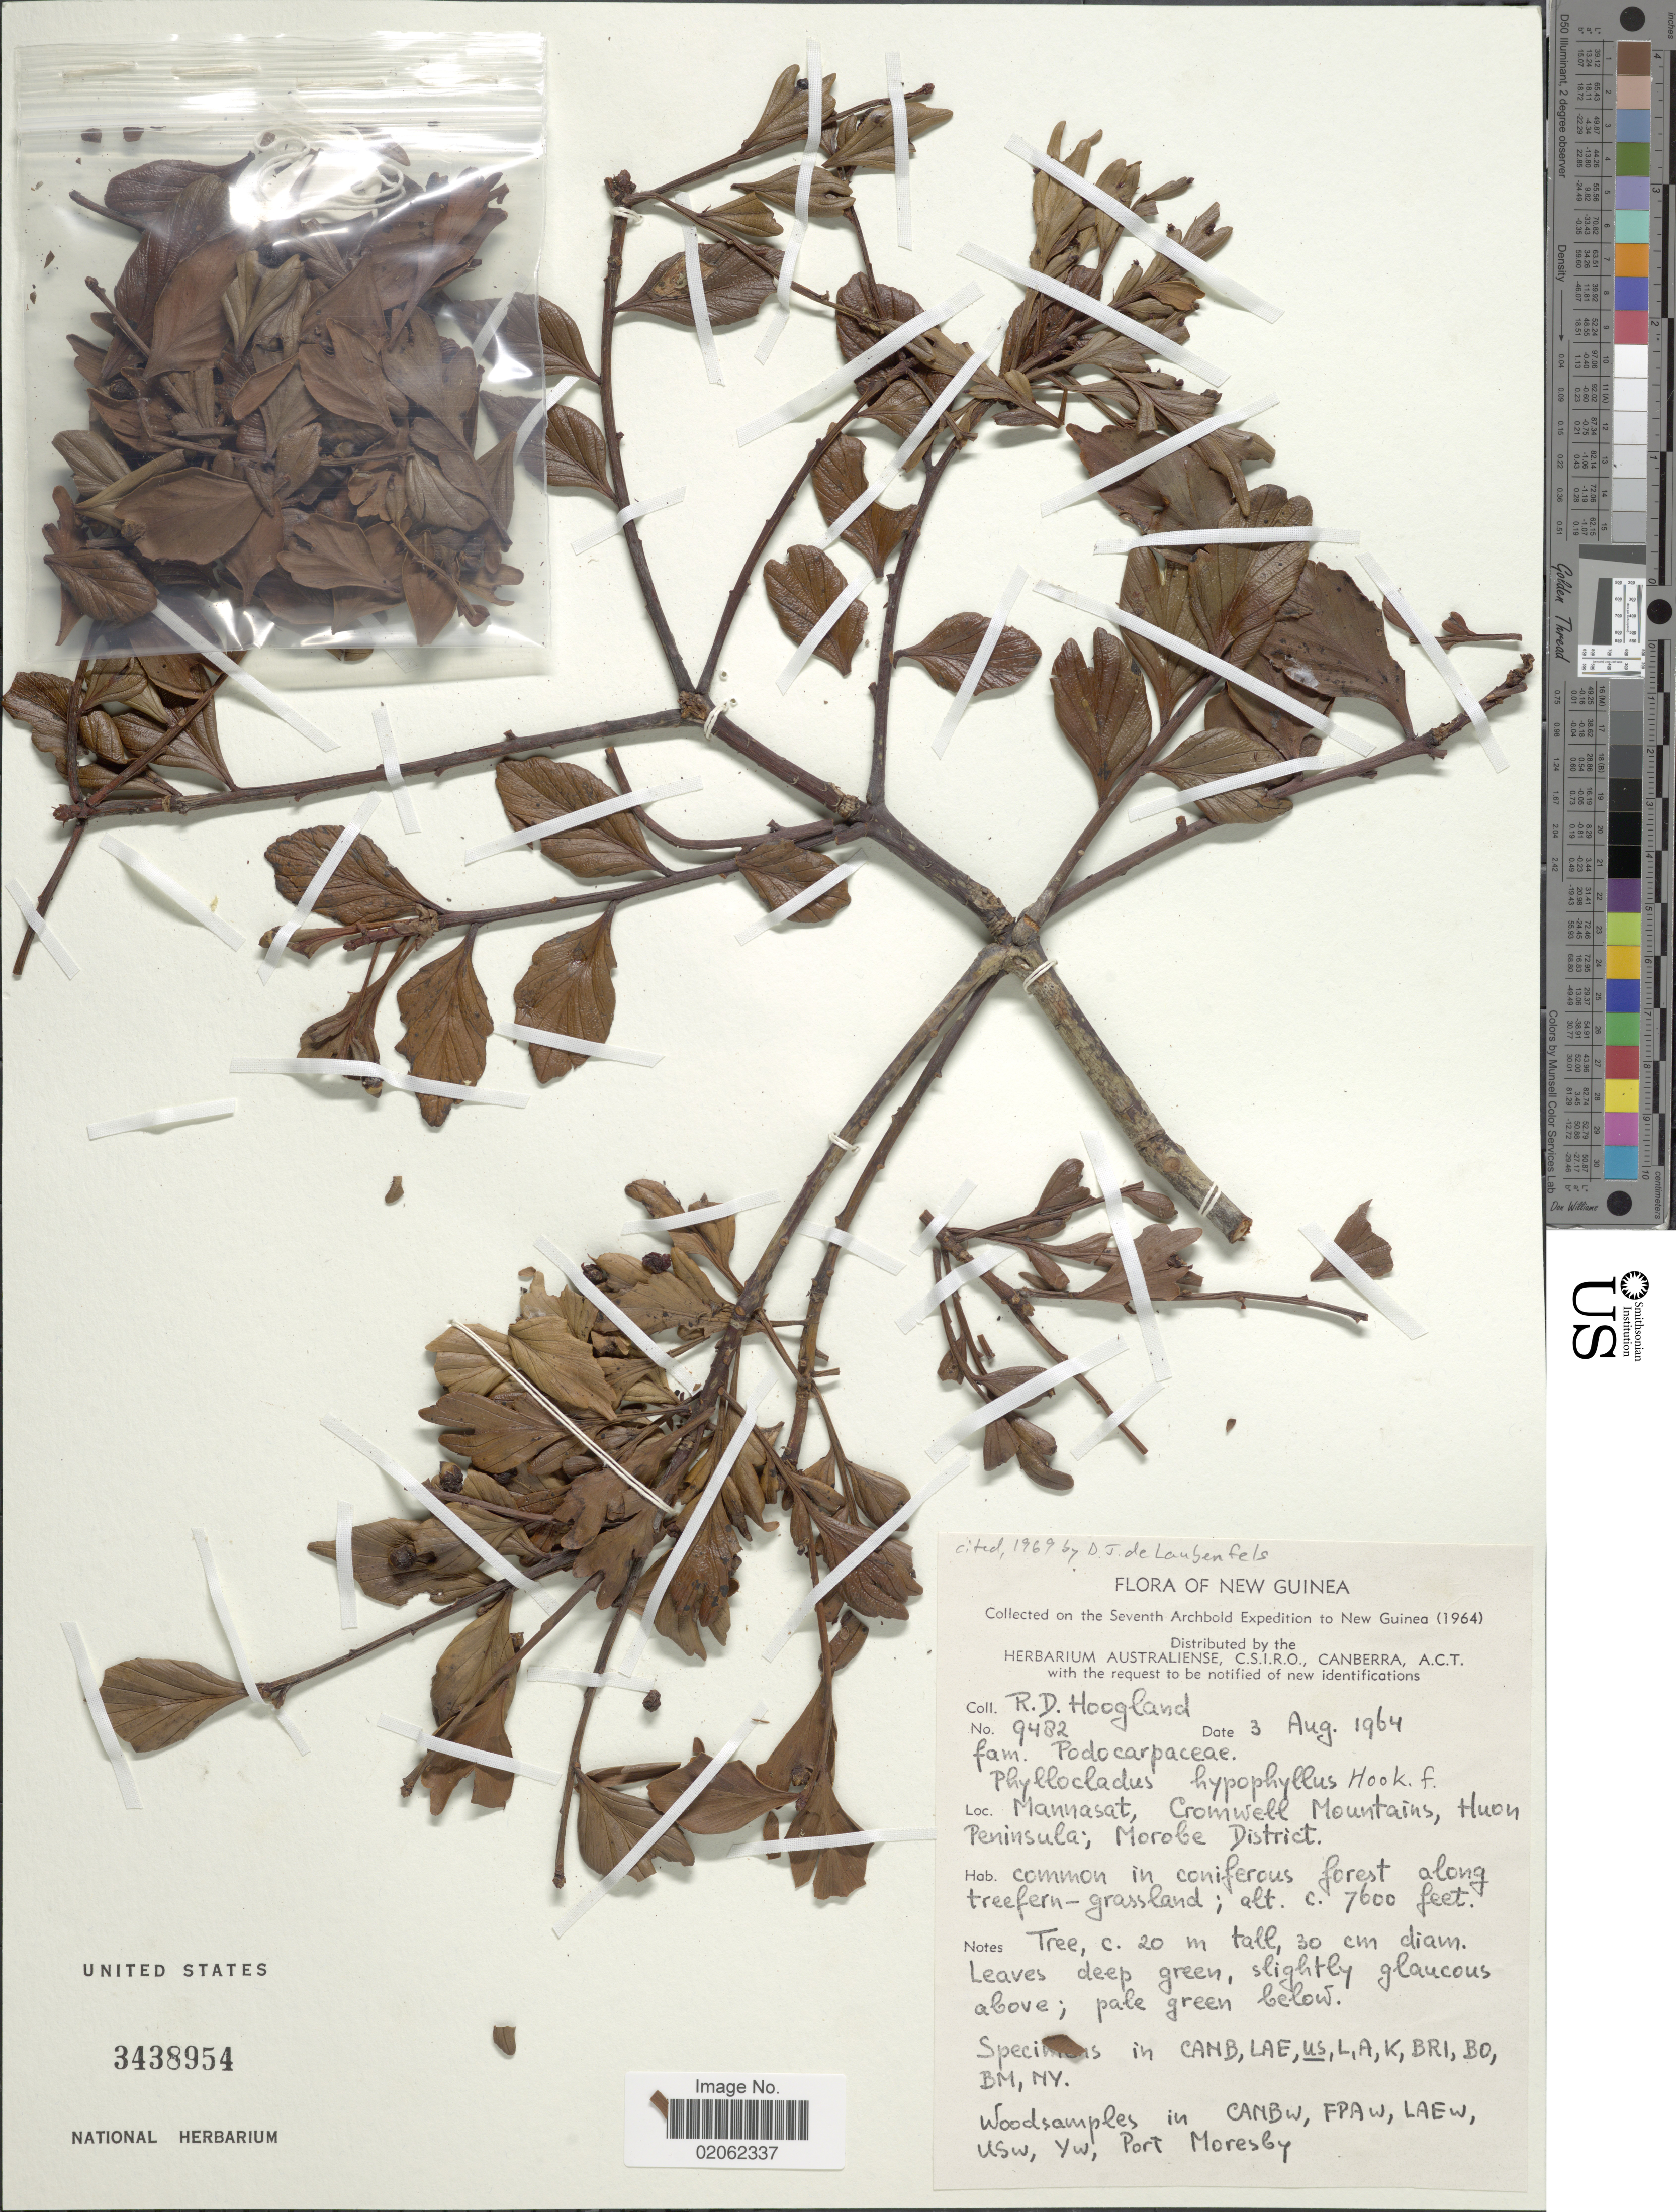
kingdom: Plantae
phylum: Tracheophyta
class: Pinopsida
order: Pinales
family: Phyllocladaceae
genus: Phyllocladus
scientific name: Phyllocladus hypophyllus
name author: Hook. f.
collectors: R. D. Hoogland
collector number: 9482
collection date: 1964-08-03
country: Papua New Guinea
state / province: Morobe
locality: New Guinea, Mannasat, Cromwell Mountains, Huon Peninsula; Morobe District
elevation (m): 2316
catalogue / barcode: US 3438954